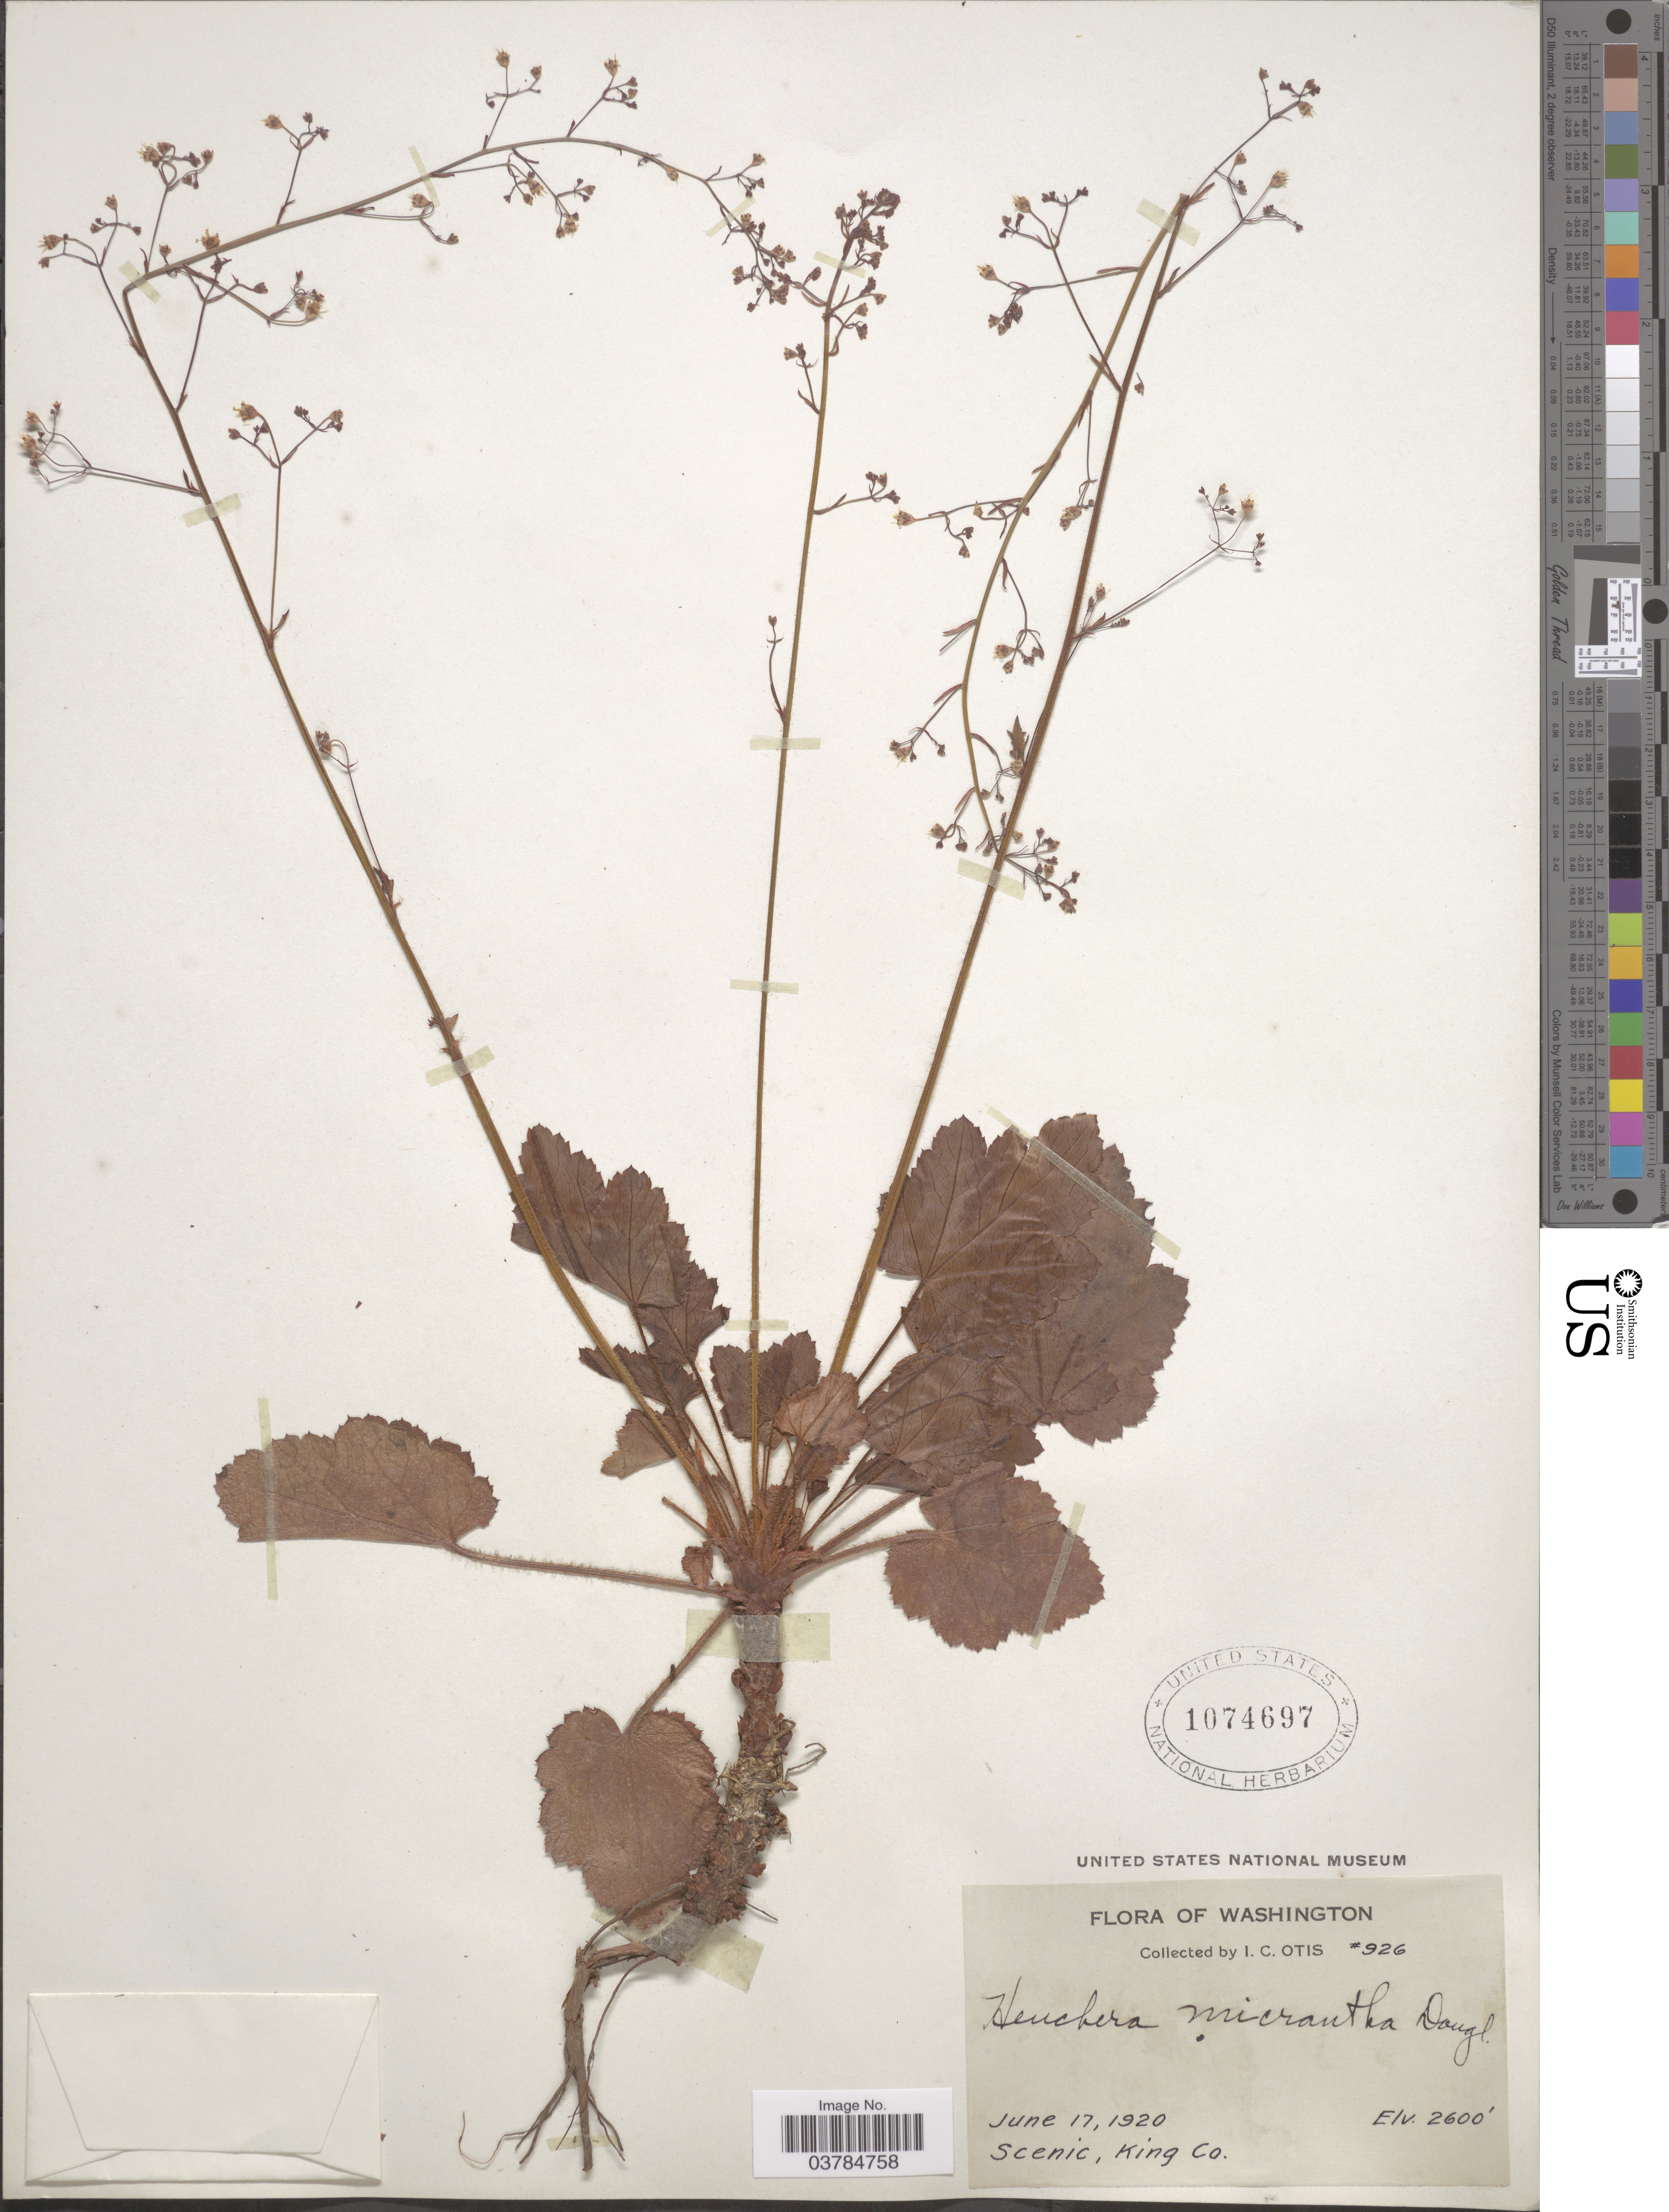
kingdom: Plantae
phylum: Tracheophyta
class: Magnoliopsida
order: Saxifragales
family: Saxifragaceae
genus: Heuchera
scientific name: Heuchera micrantha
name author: Douglas ex Lindl.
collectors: I. C. Otis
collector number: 926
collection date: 1920-06-17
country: United States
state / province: Washington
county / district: King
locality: Scenic, King Co.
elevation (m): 792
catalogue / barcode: US 1074697